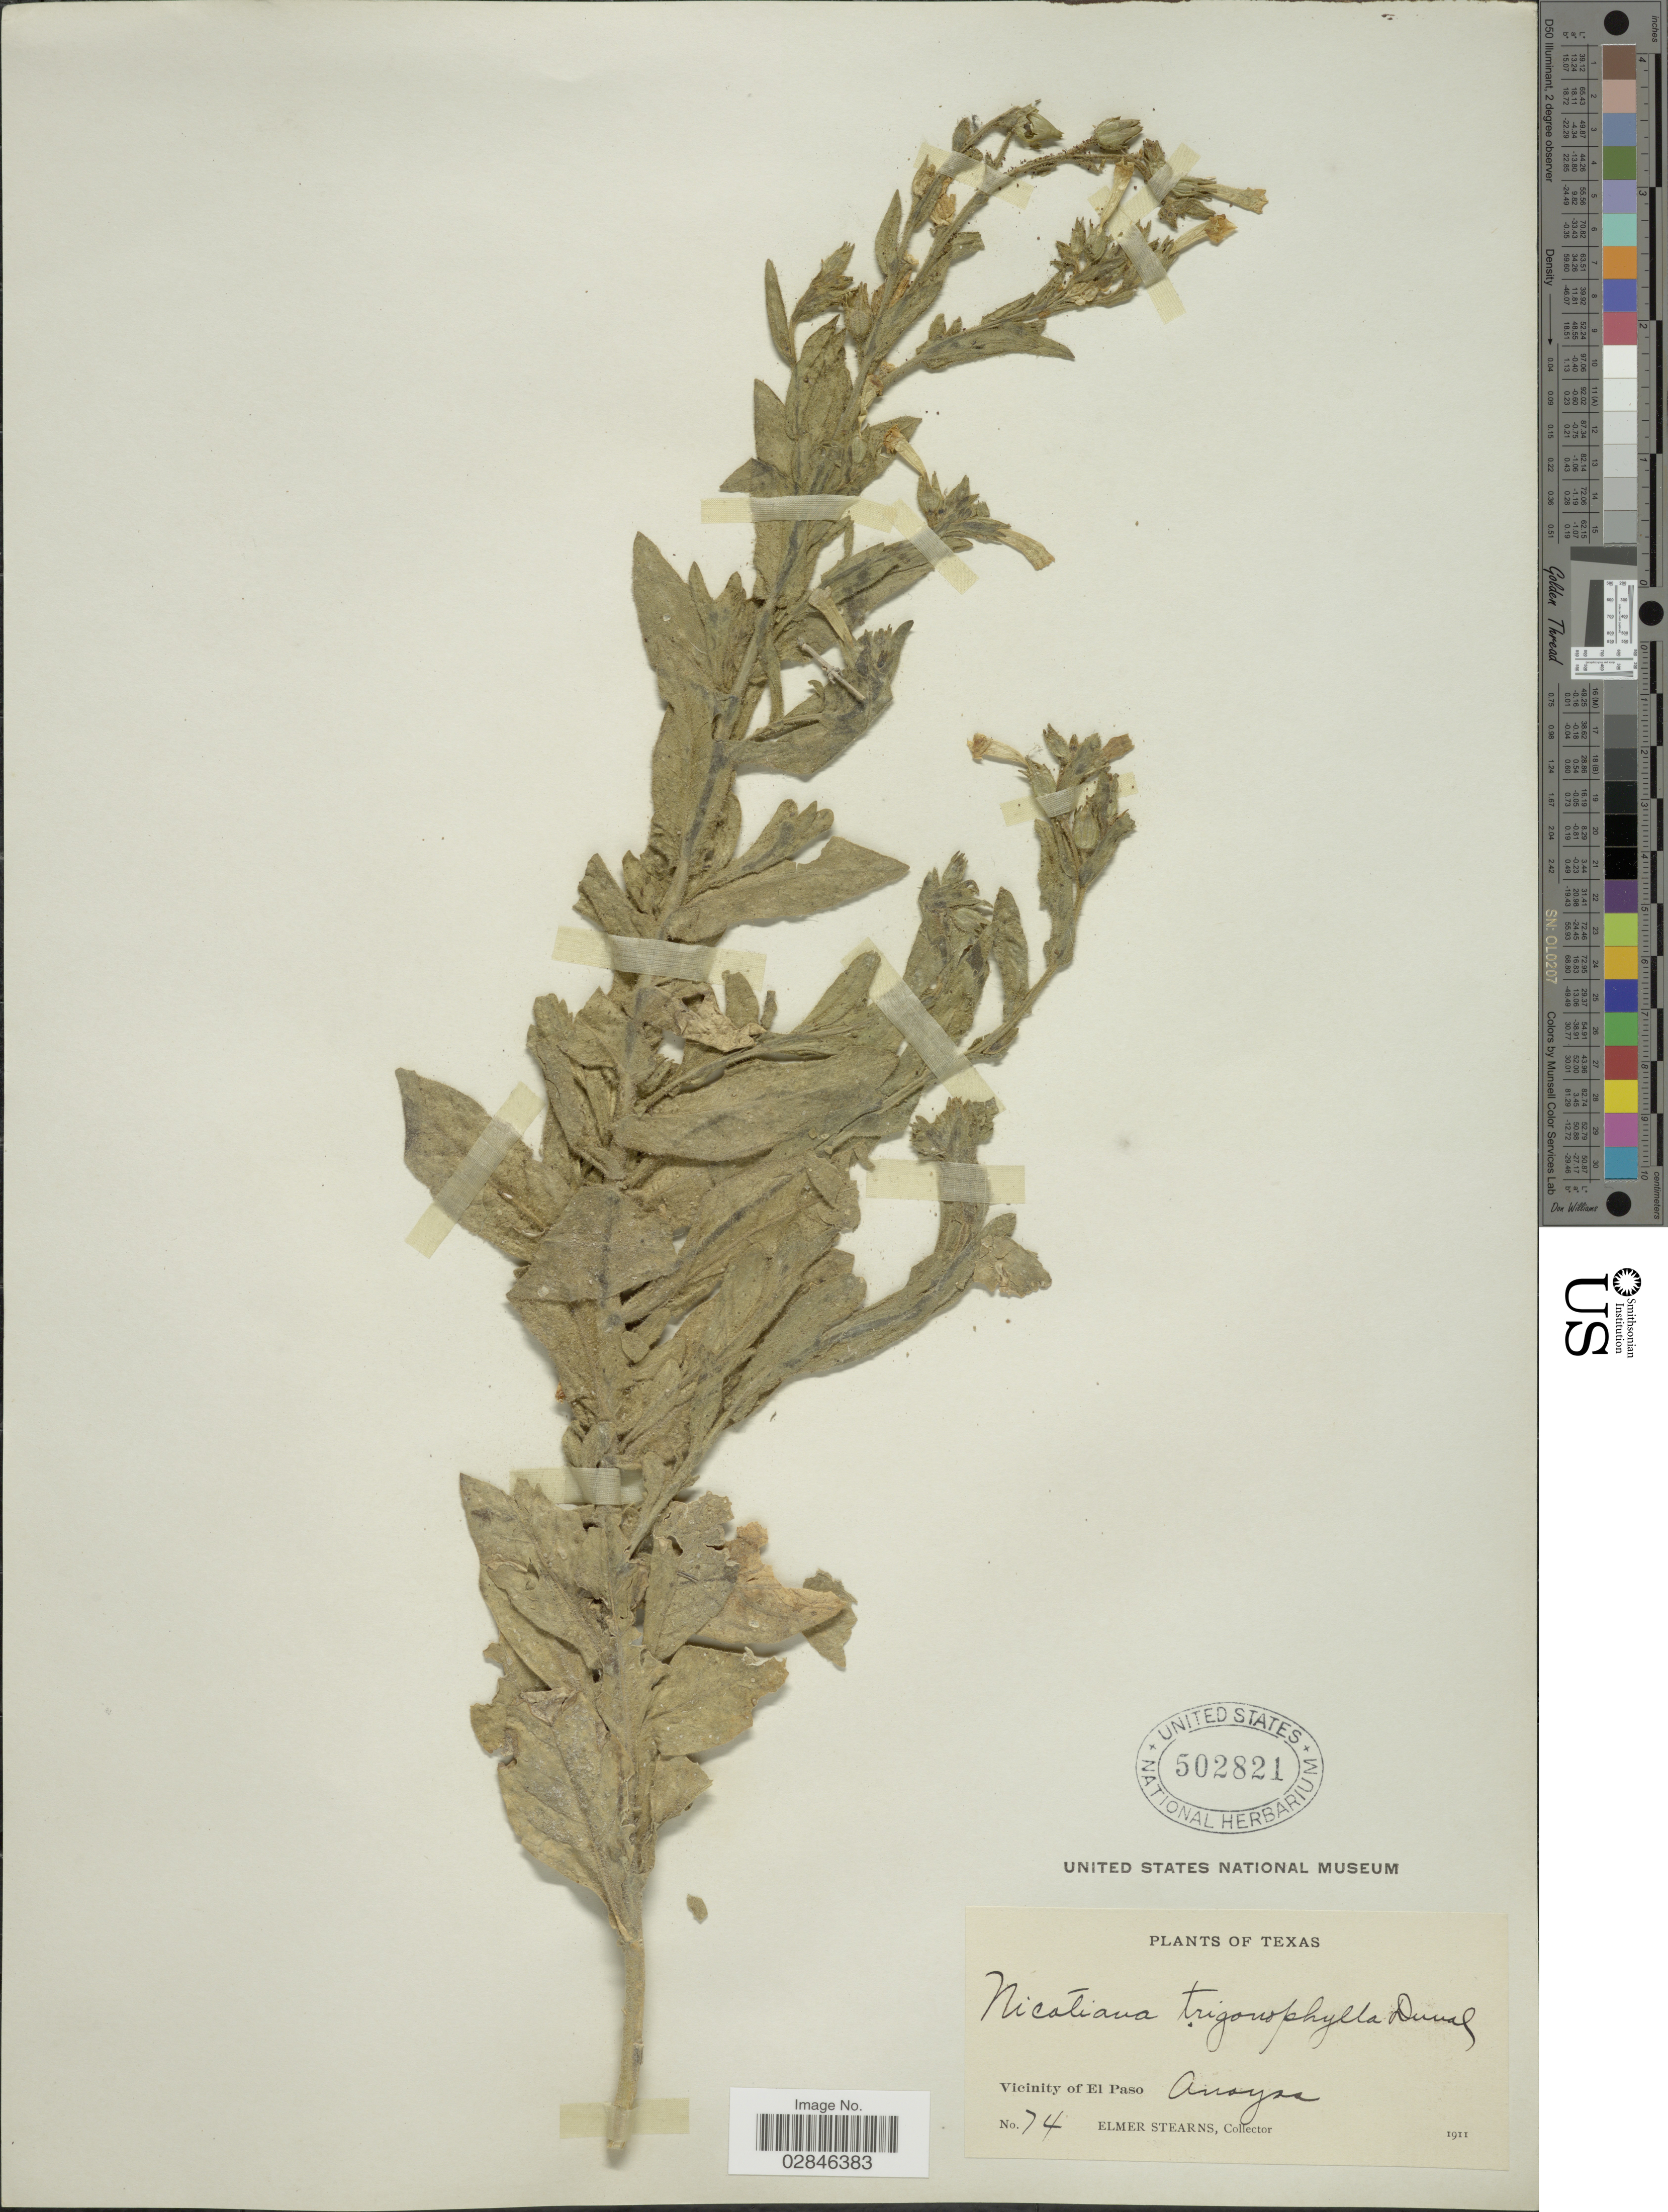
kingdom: Plantae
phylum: Tracheophyta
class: Magnoliopsida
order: Solanales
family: Solanaceae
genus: Nicotiana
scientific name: Nicotiana trigonophylla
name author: Dunal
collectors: E. Stearns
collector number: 74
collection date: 1911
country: United States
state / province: Texas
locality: Vicinity of El Paso, Anoysa.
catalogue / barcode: US 502821